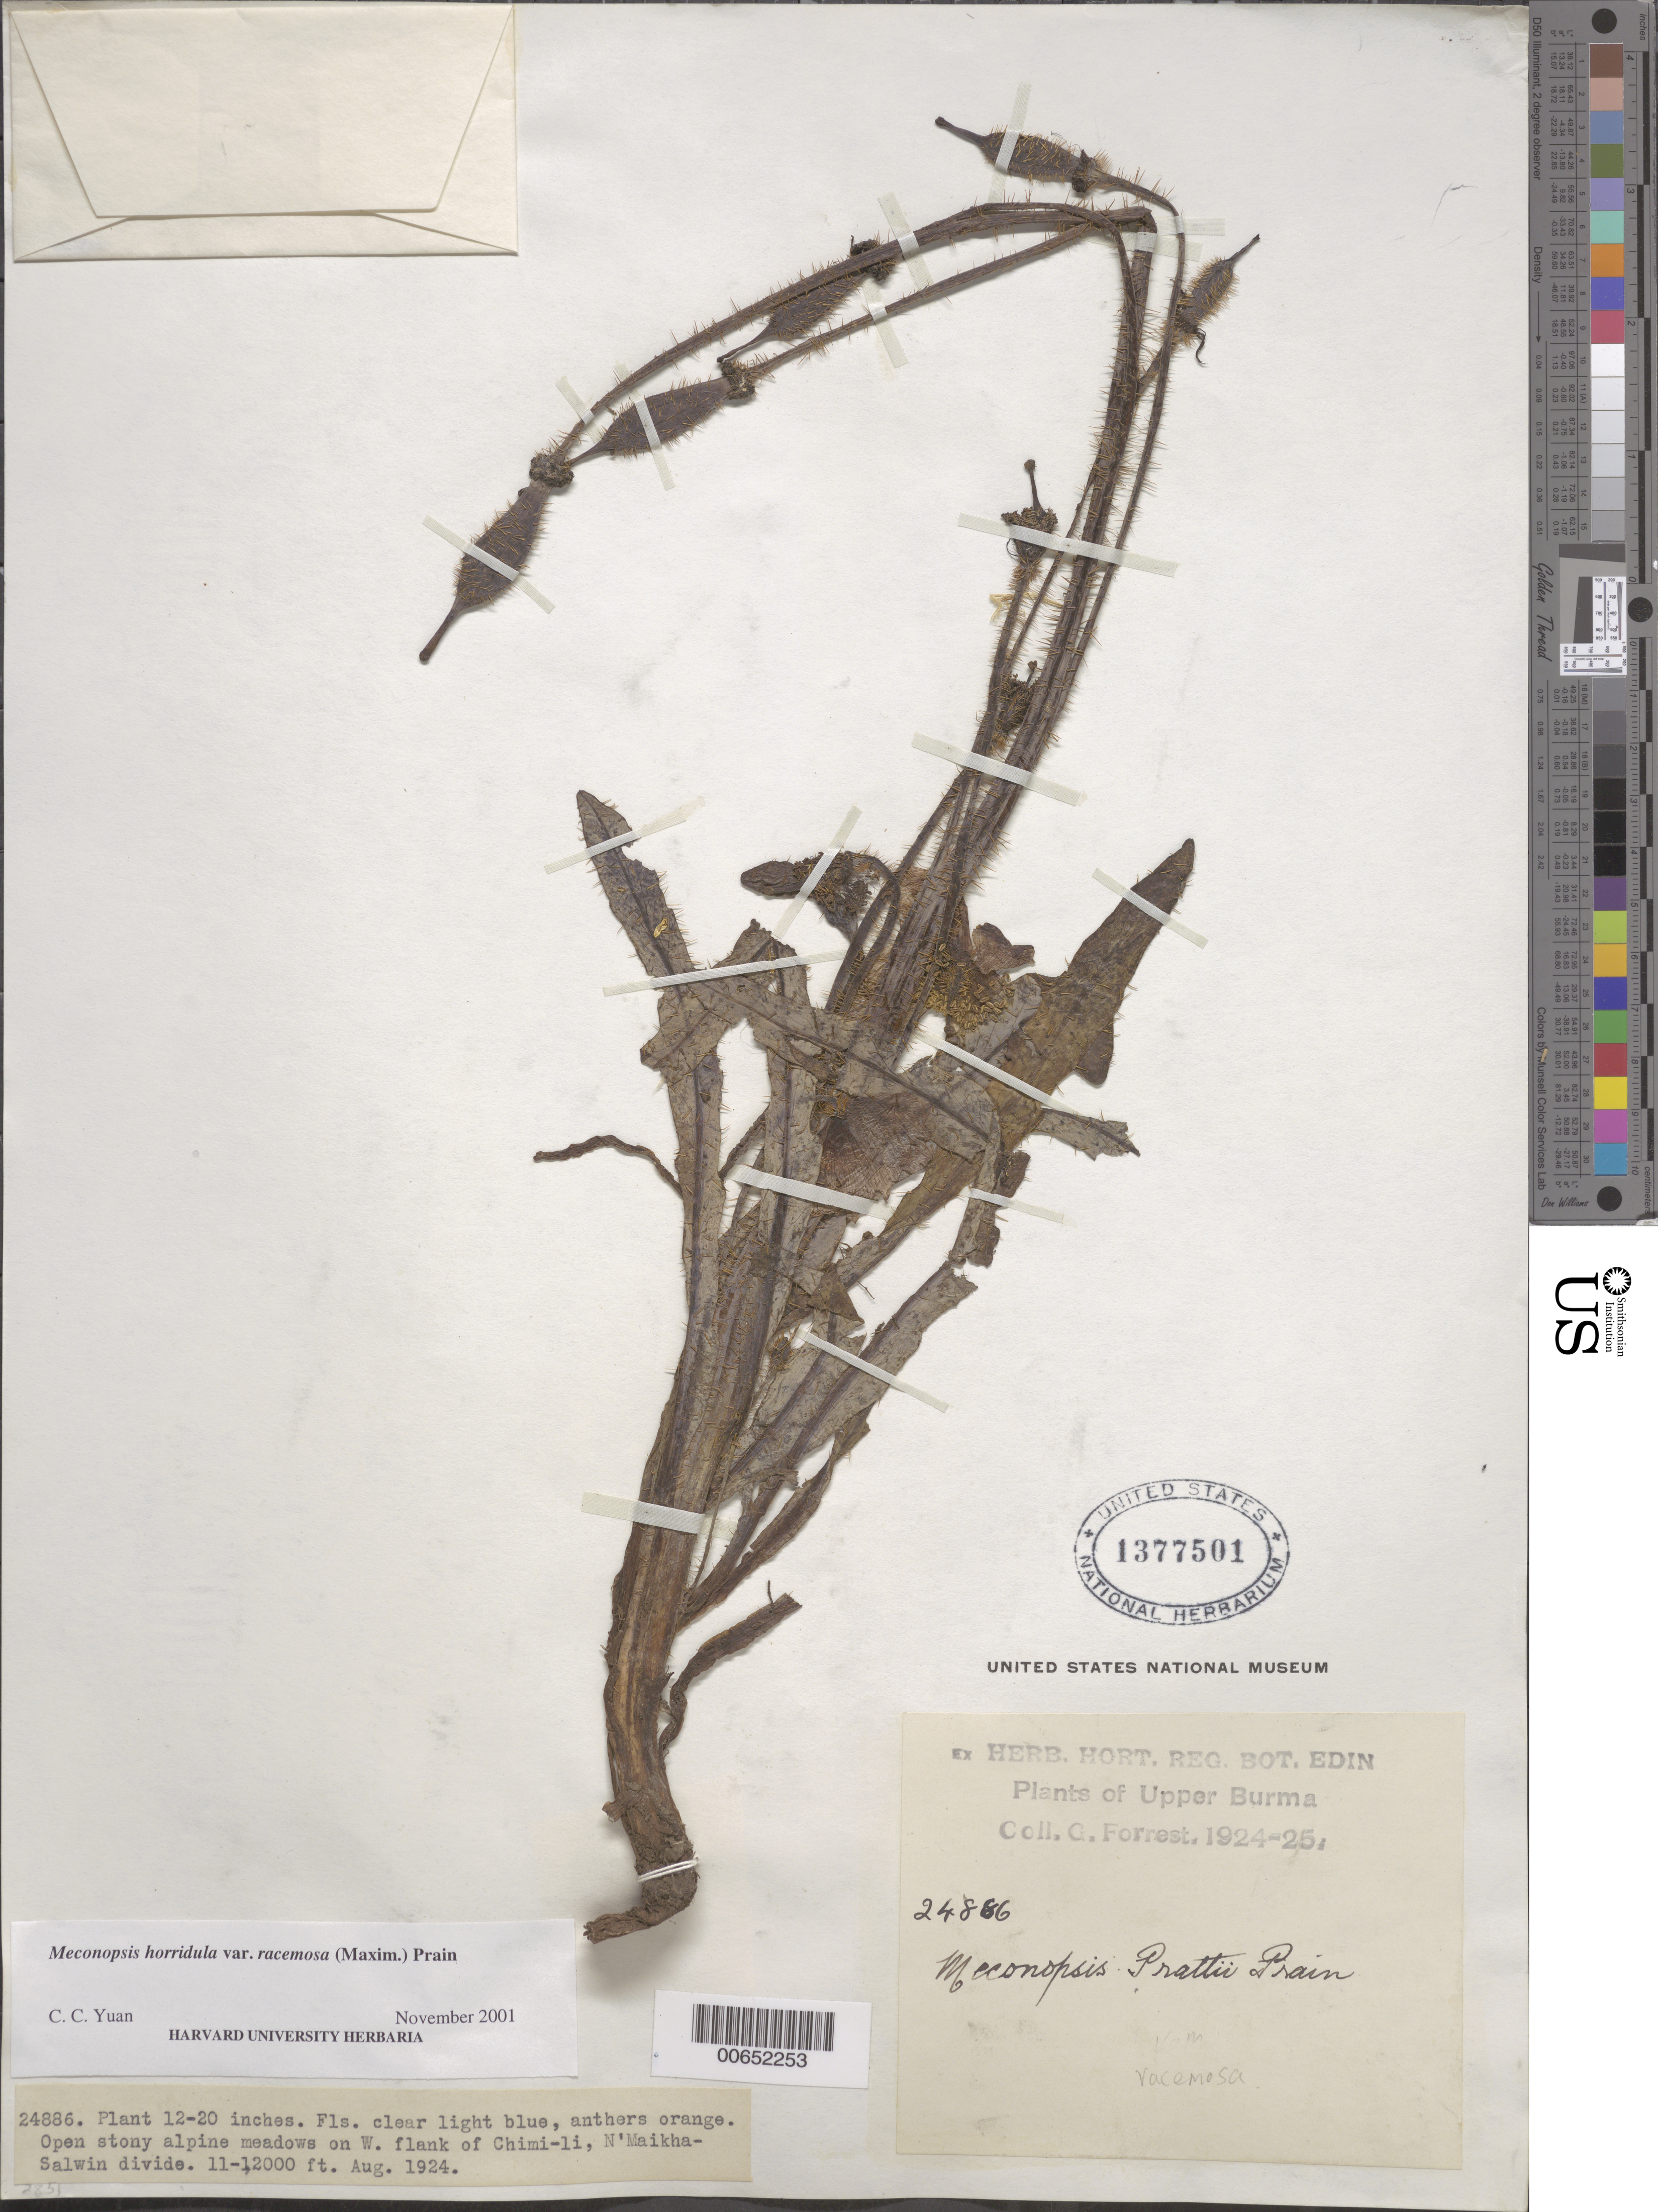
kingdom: Plantae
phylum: Tracheophyta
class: Magnoliopsida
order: Ranunculales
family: Papaveraceae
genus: Meconopsis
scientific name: Meconopsis horridula var. racemosa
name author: Prain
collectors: G. Forrest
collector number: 24886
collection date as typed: Aug 1924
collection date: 1924-08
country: Myanmar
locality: Upper Burma, W fland of Chimi-li, N'Maikha-Salwin Divide.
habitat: Open stony alpine meadows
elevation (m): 3353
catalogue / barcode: US 1377501